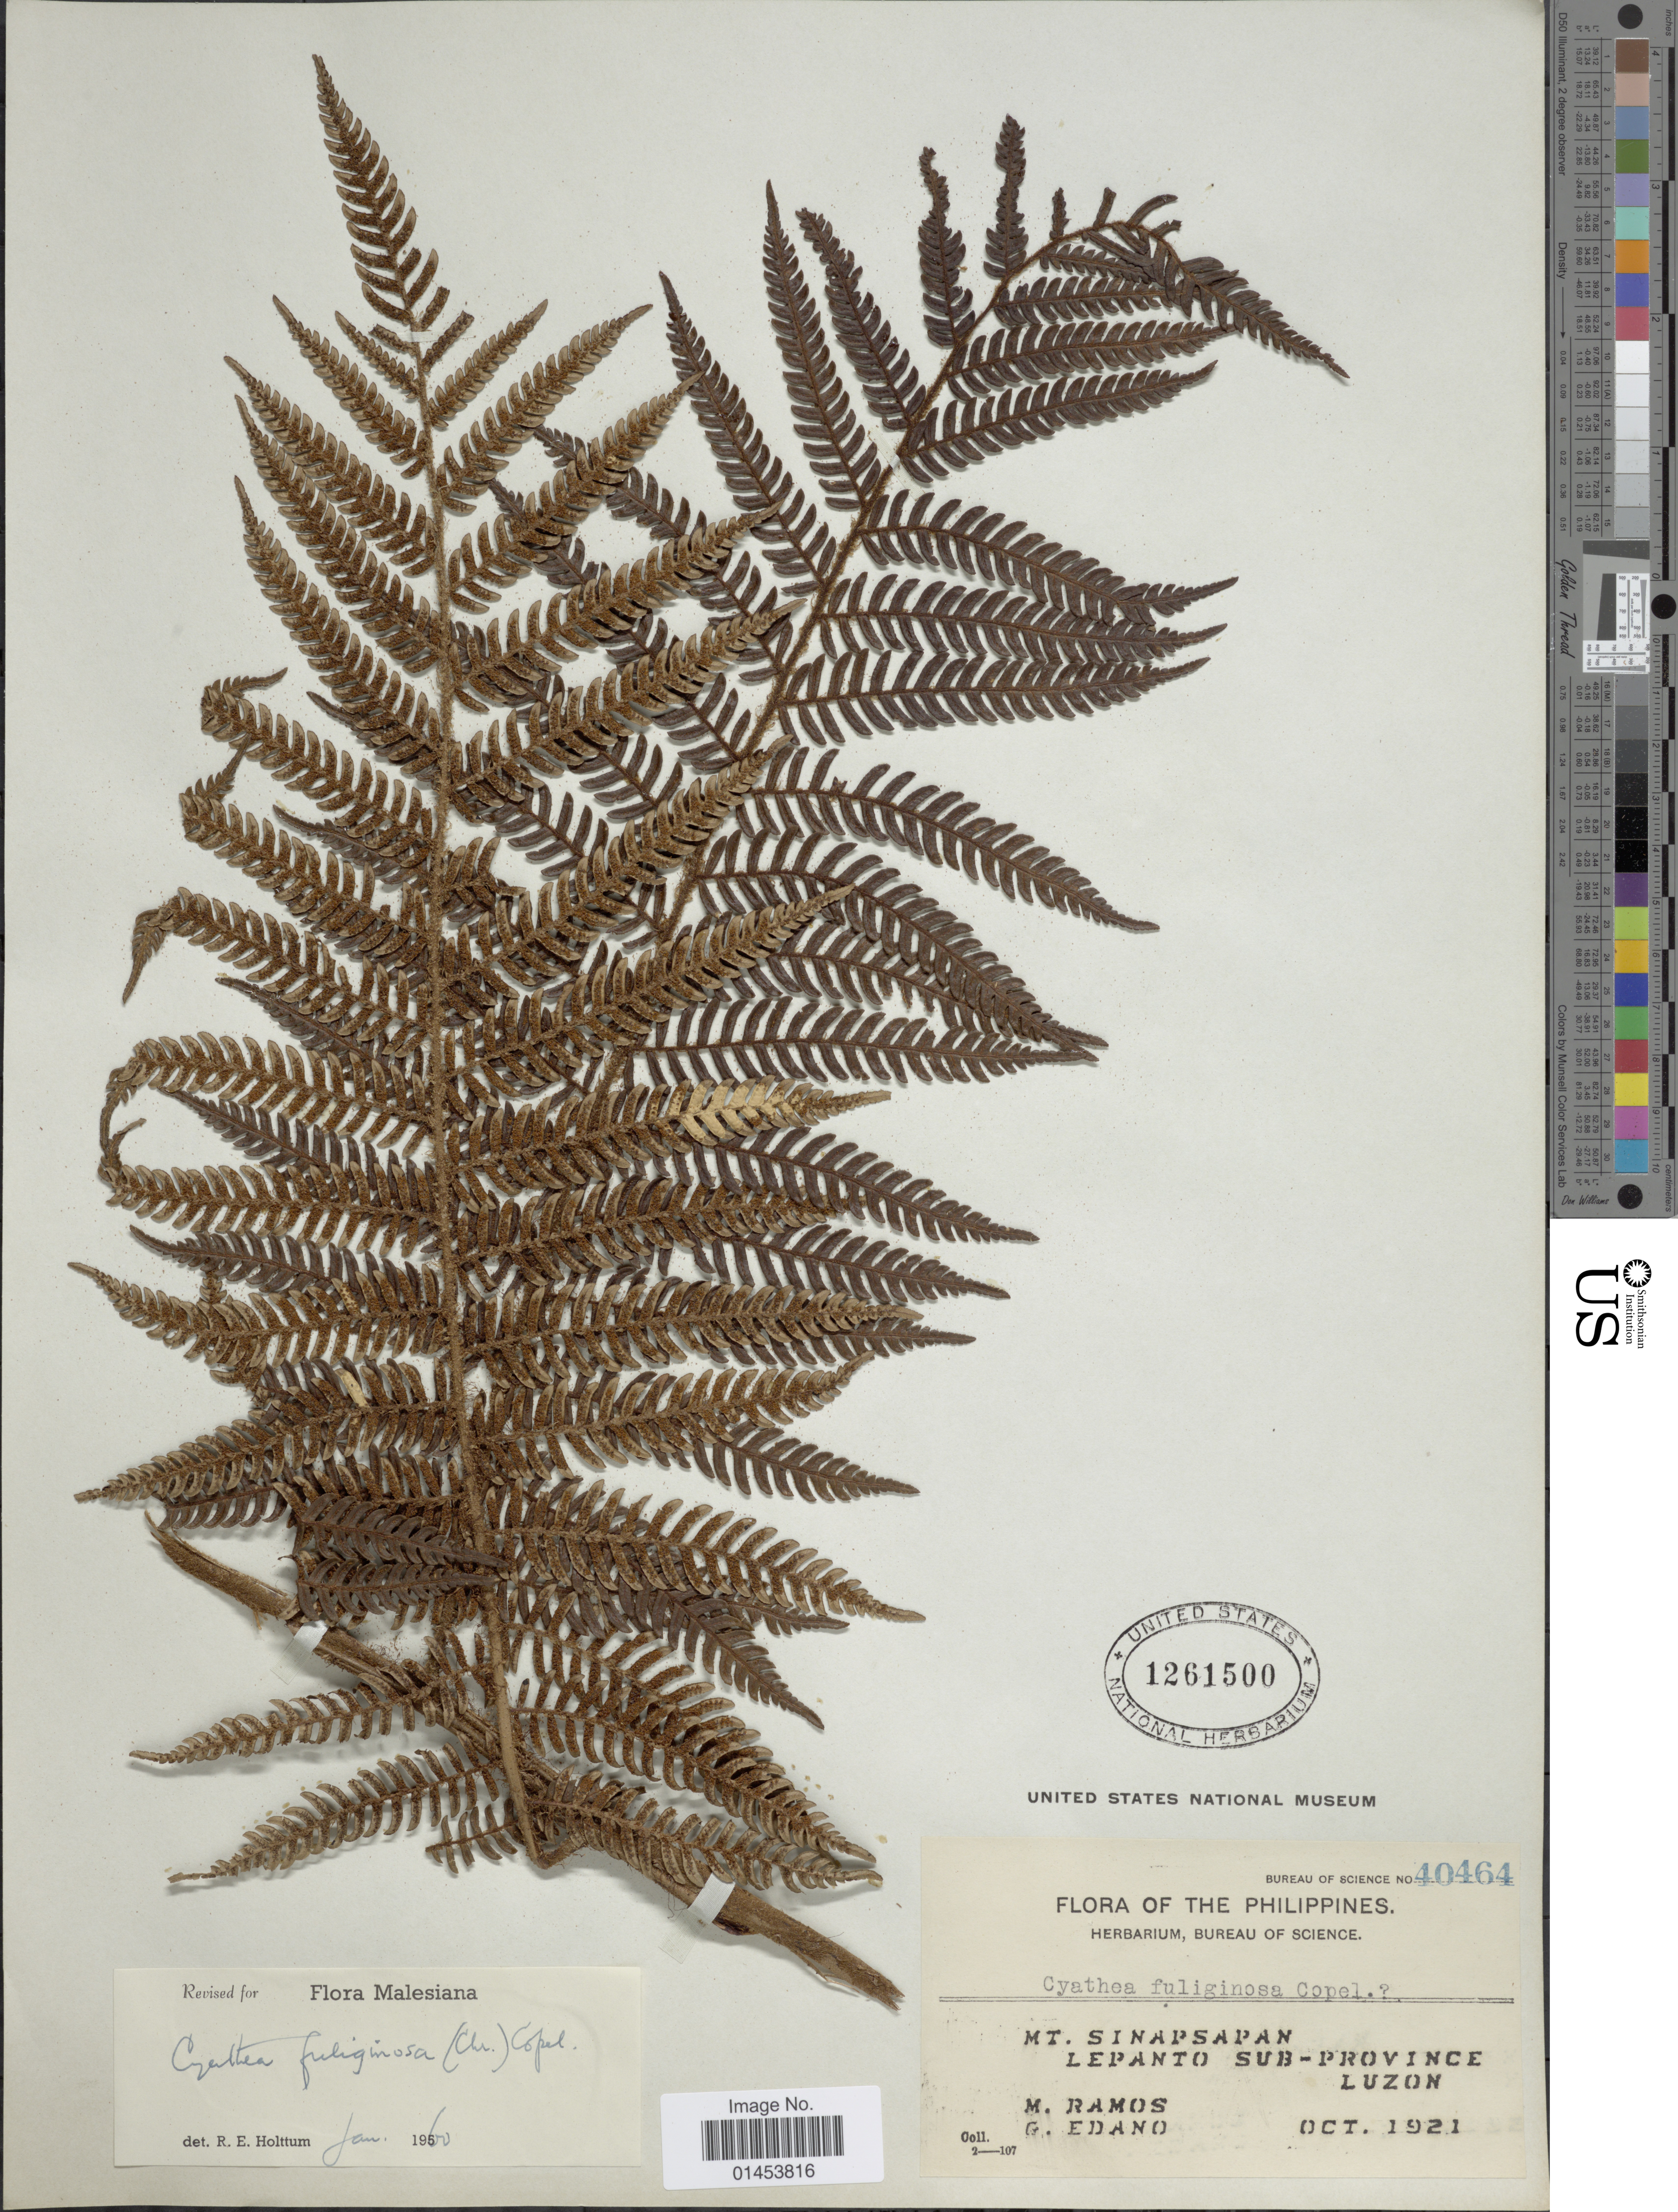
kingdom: Plantae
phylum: Tracheophyta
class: Polypodiopsida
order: Cyatheales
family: Cyatheaceae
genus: Cyathea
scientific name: Cyathea fuliginosa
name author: (Christ) Copel.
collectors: M. Ramos & G. Edaño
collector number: Bureau of Science 40464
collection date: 1921-10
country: Philippines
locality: Mt. Sinapsapan, Lepanto Sub-province Luzon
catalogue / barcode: US 1261500